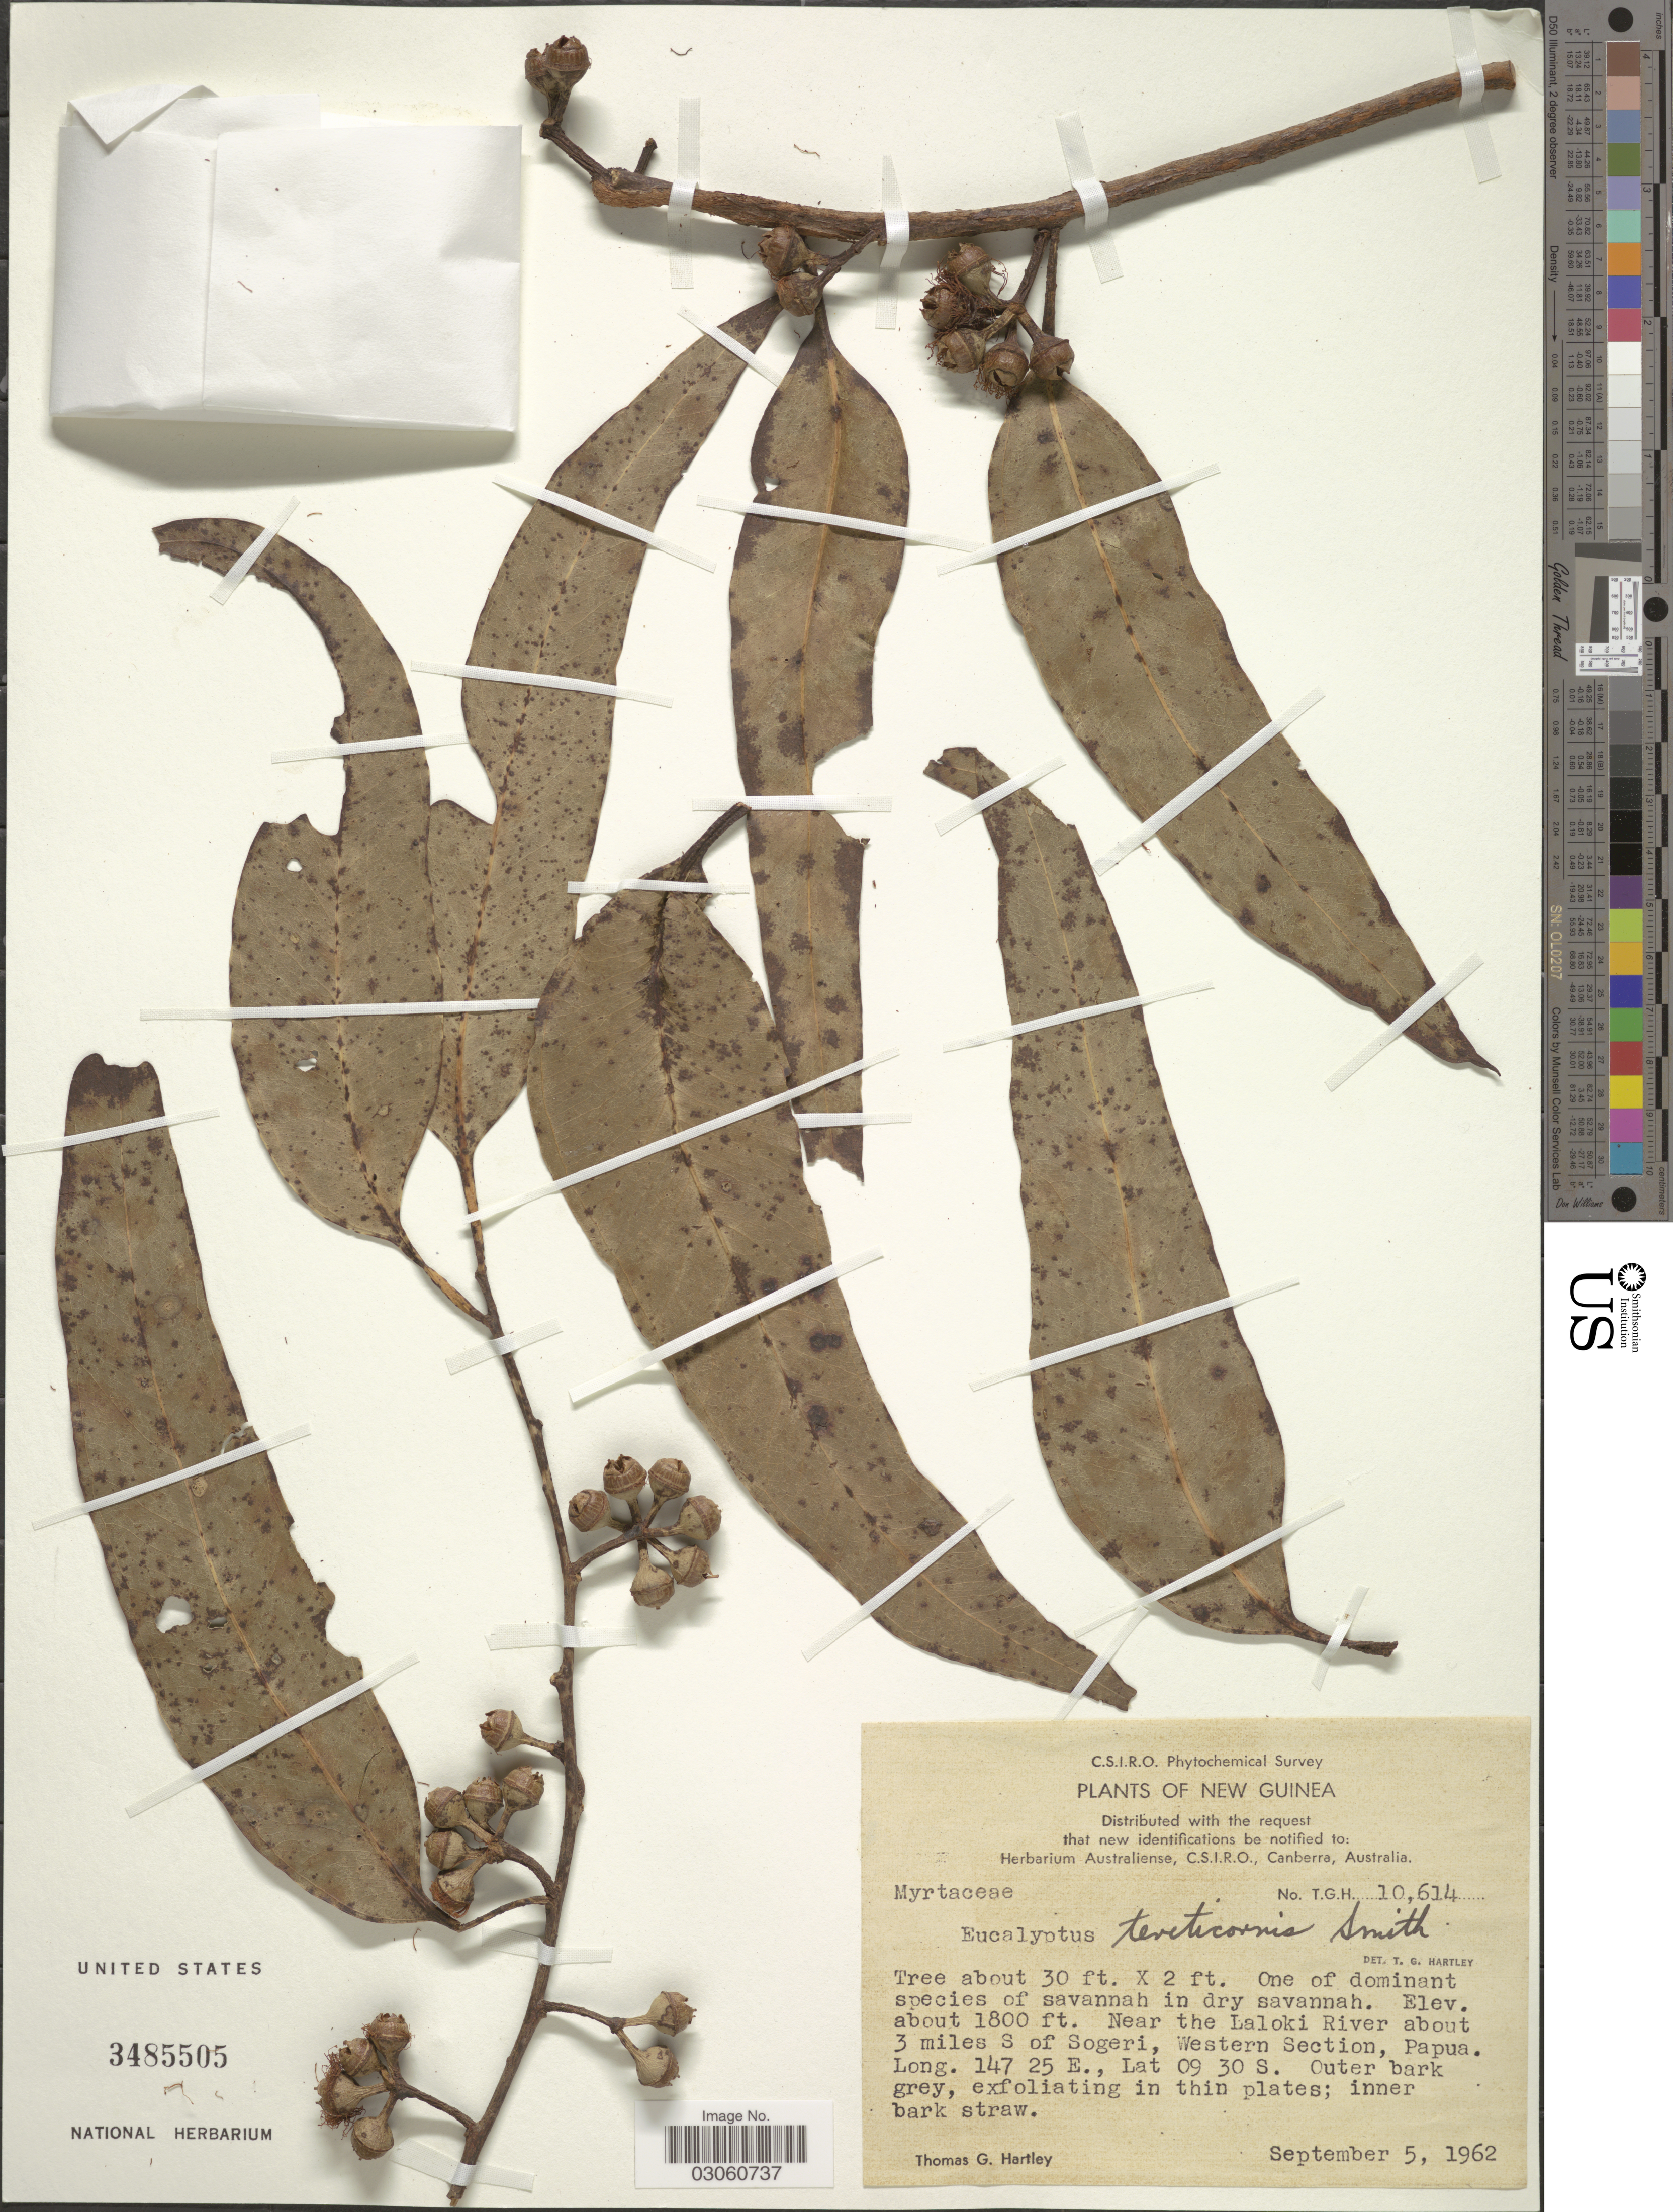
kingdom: Plantae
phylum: Tracheophyta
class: Magnoliopsida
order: Myrtales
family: Myrtaceae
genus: Eucalyptus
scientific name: Eucalyptus tereticornis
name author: Sm.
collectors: T. G. Hartley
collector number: T.G.H. 10614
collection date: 1962-09-05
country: Papua New Guinea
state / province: Manus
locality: New Guinea. Near the Laloki River about 3 miles S of Sogeri, Western Section. Papua.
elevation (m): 549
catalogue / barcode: US 3485505